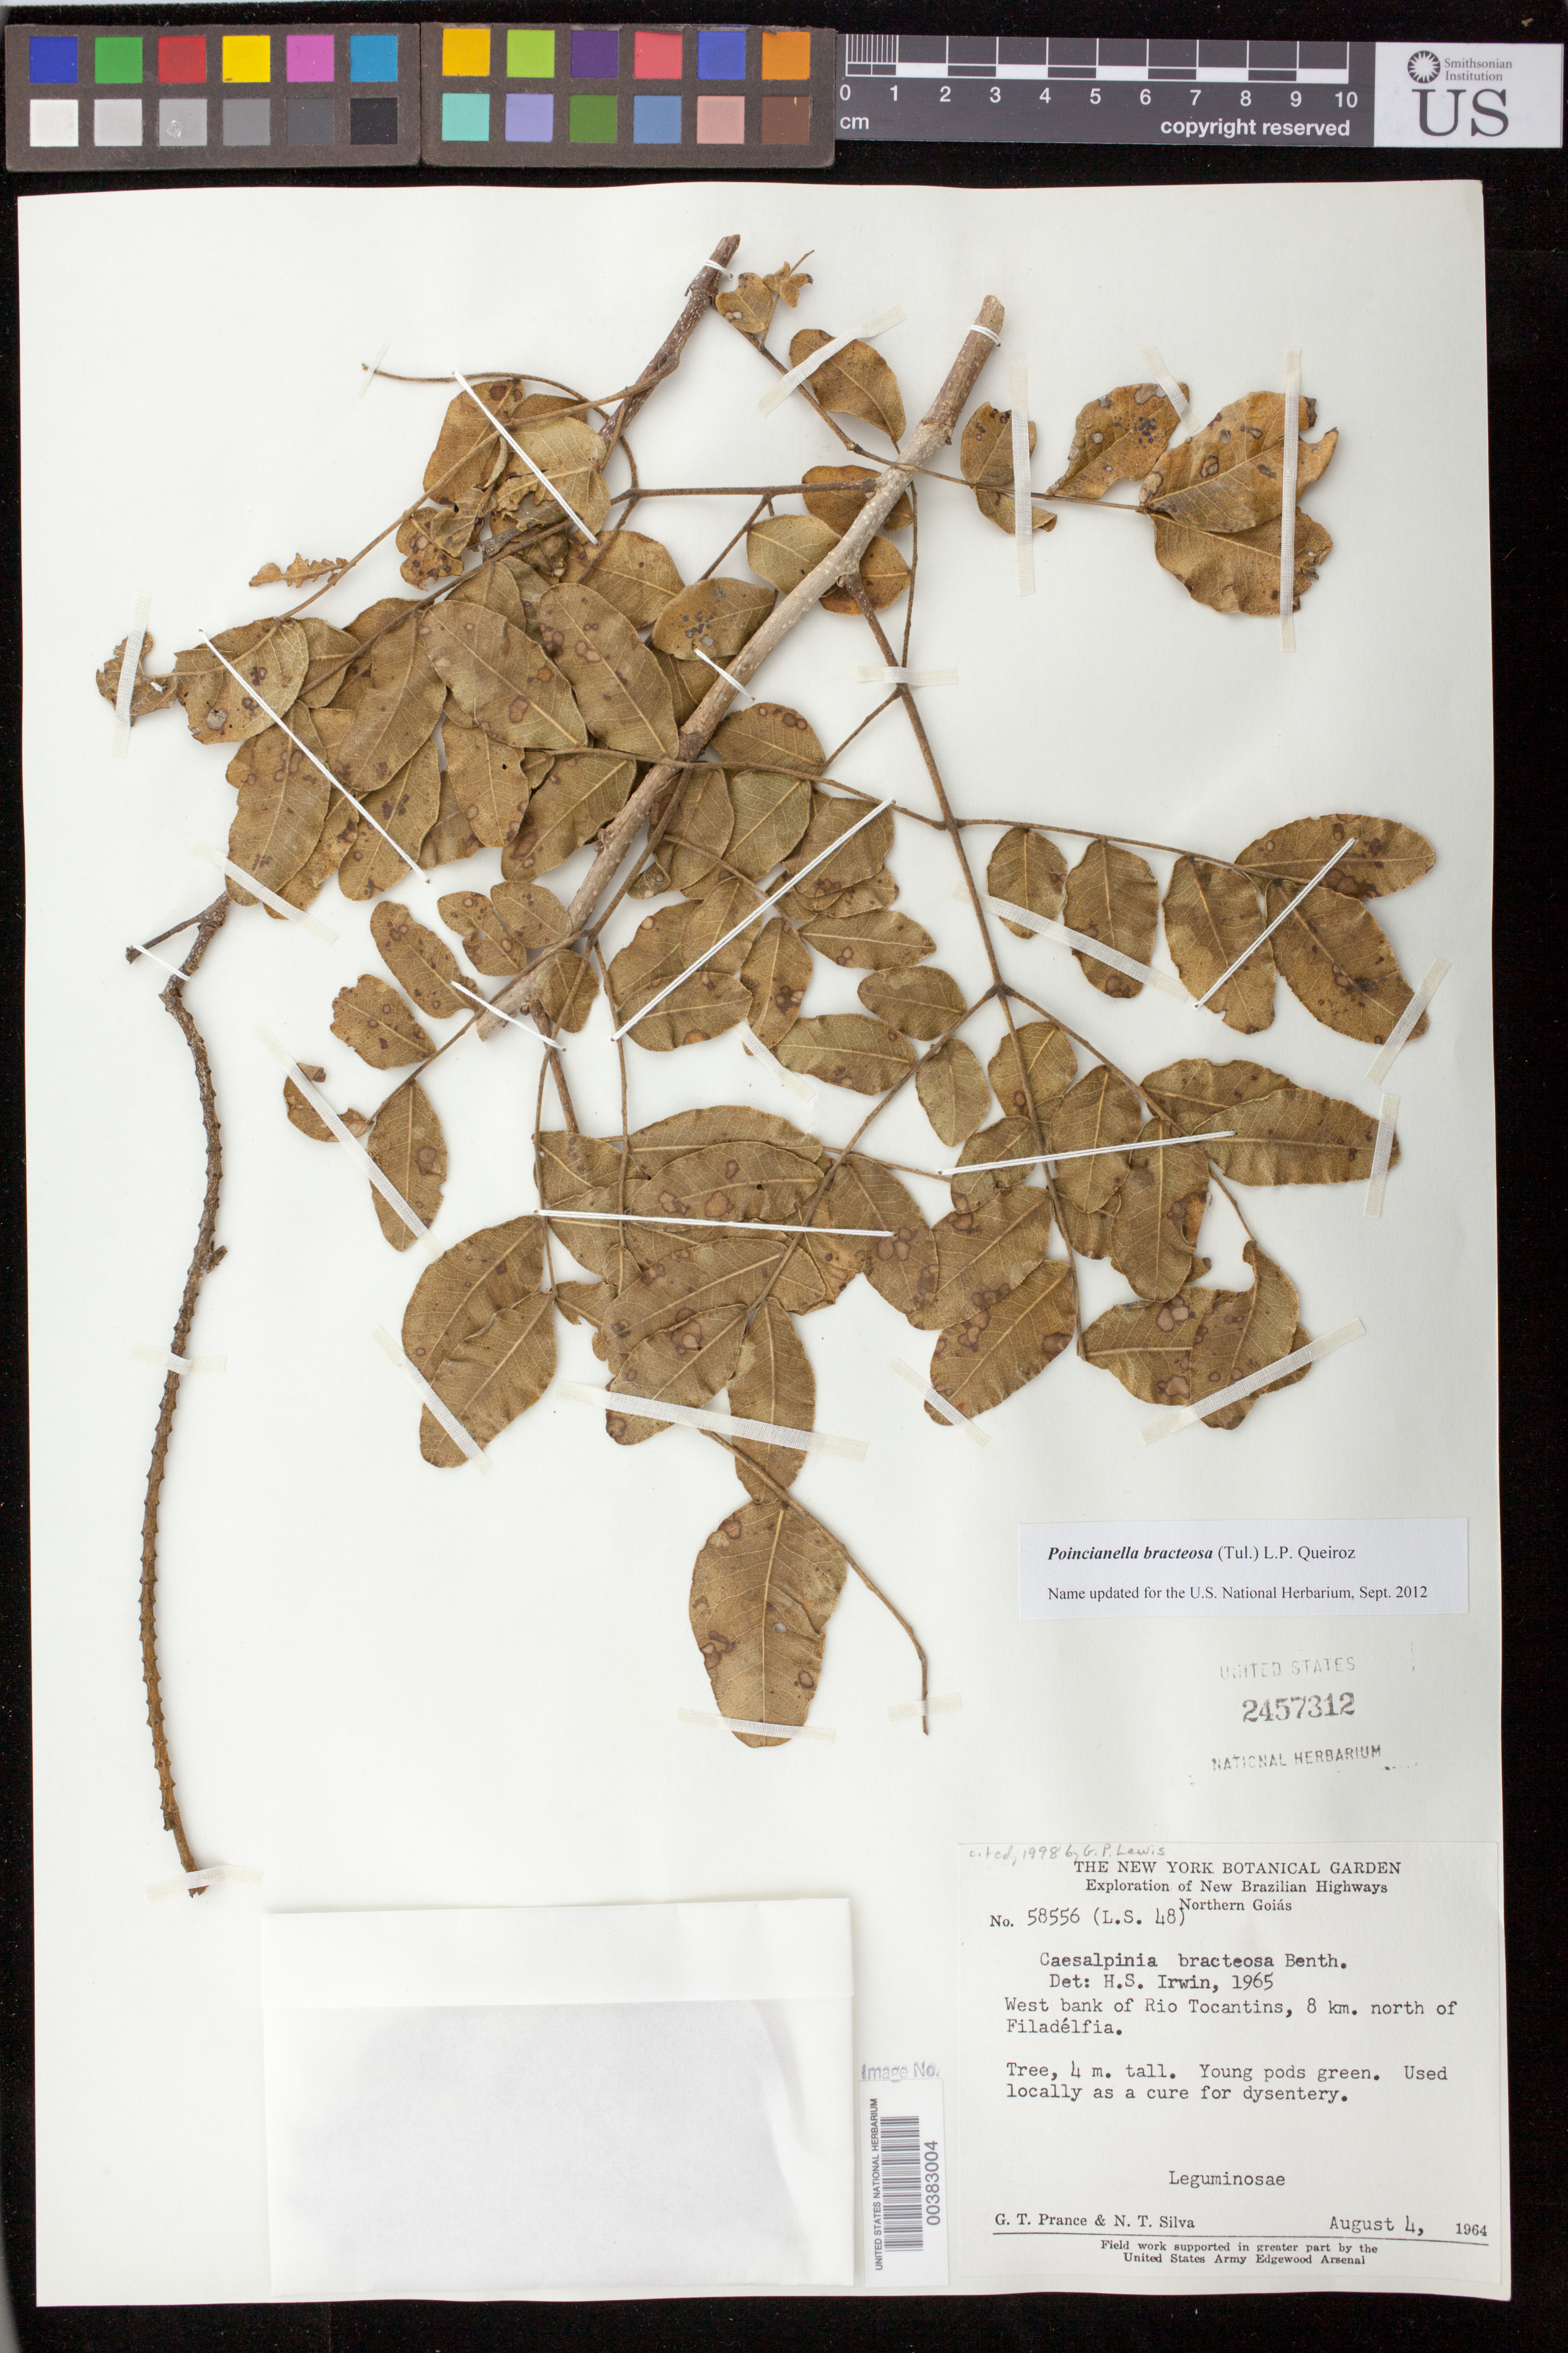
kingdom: Plantae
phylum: Tracheophyta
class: Magnoliopsida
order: Fabales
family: Fabaceae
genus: Cenostigma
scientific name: Cenostigma bracteosum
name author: (Tul.) Gagnon & G.P. Lewis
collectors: G. T. Prance & N. T. Silva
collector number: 58556 (l.s. 48)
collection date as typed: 04 Aug 1964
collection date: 1964-08-04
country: Brazil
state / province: Goiás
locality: West bank of Rio Tocantins, 8 km. north of Filadelfia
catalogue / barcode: US 2457312